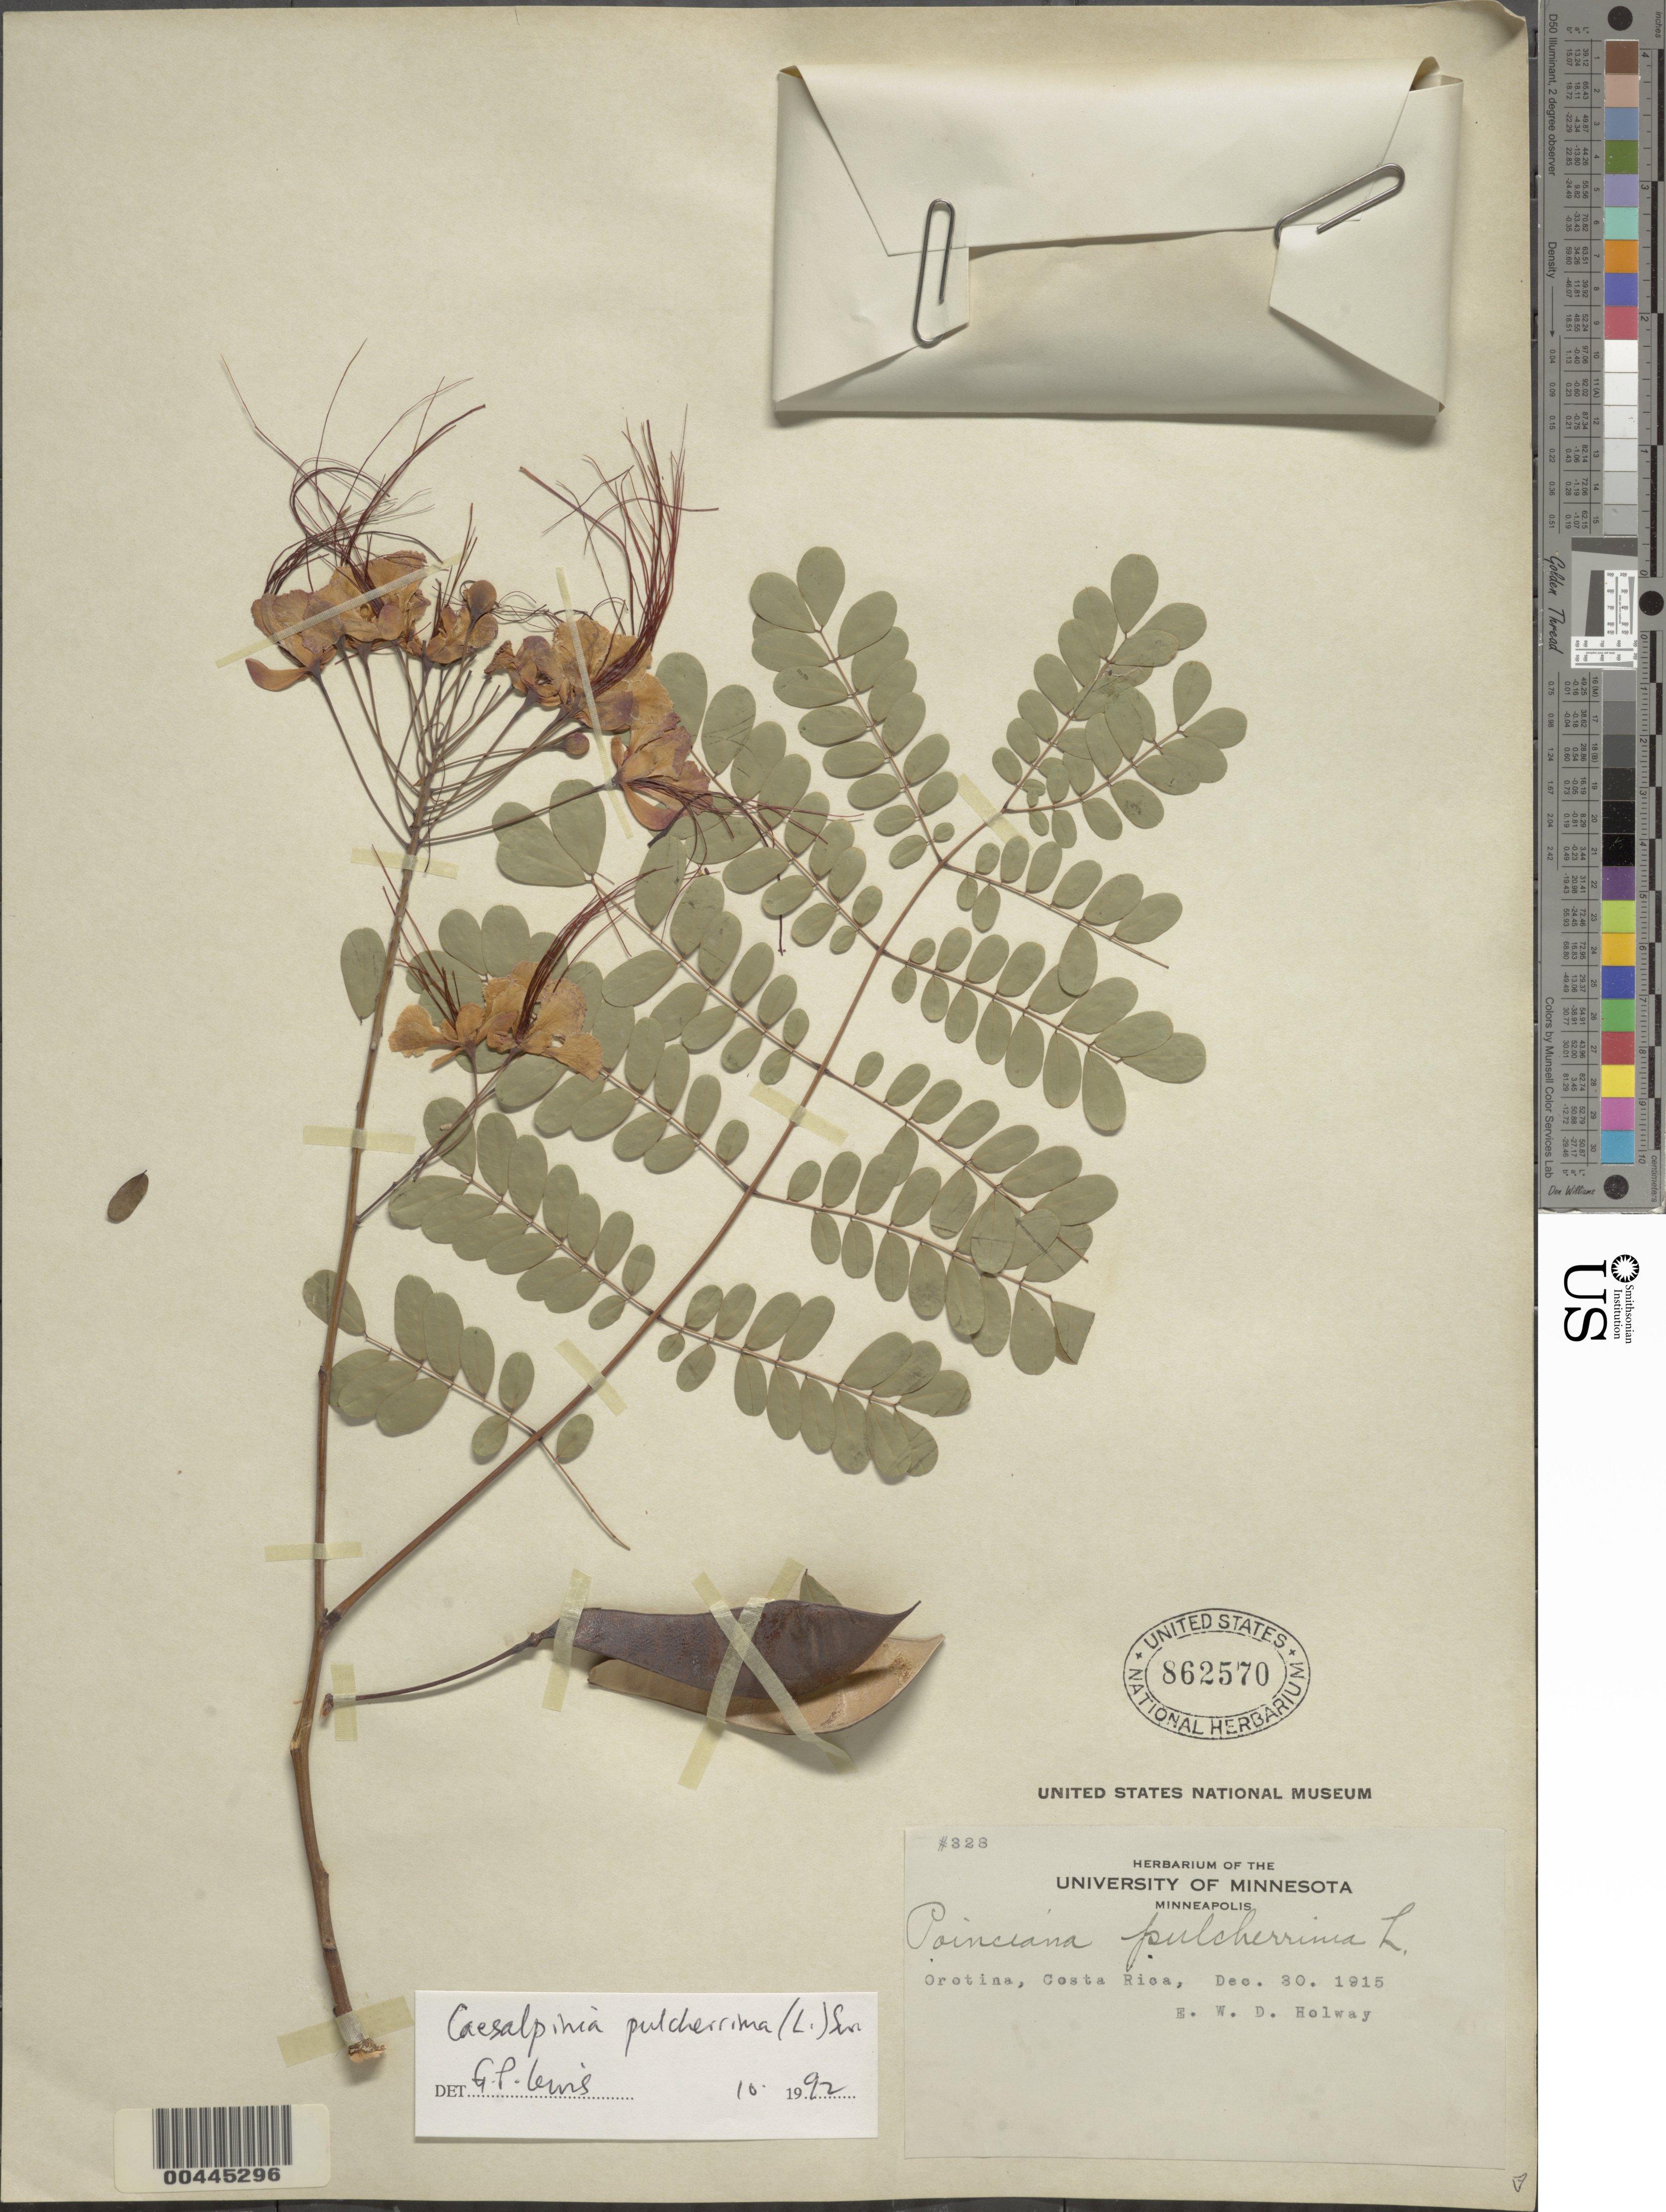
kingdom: Plantae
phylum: Tracheophyta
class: Magnoliopsida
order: Fabales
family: Fabaceae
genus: Caesalpinia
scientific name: Caesalpinia pulcherrima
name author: (L.) Sw.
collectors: E. W. D. Holway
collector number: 328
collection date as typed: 30 Dec 1915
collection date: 1915-12-30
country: Costa Rica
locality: Orotina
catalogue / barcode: US 862570